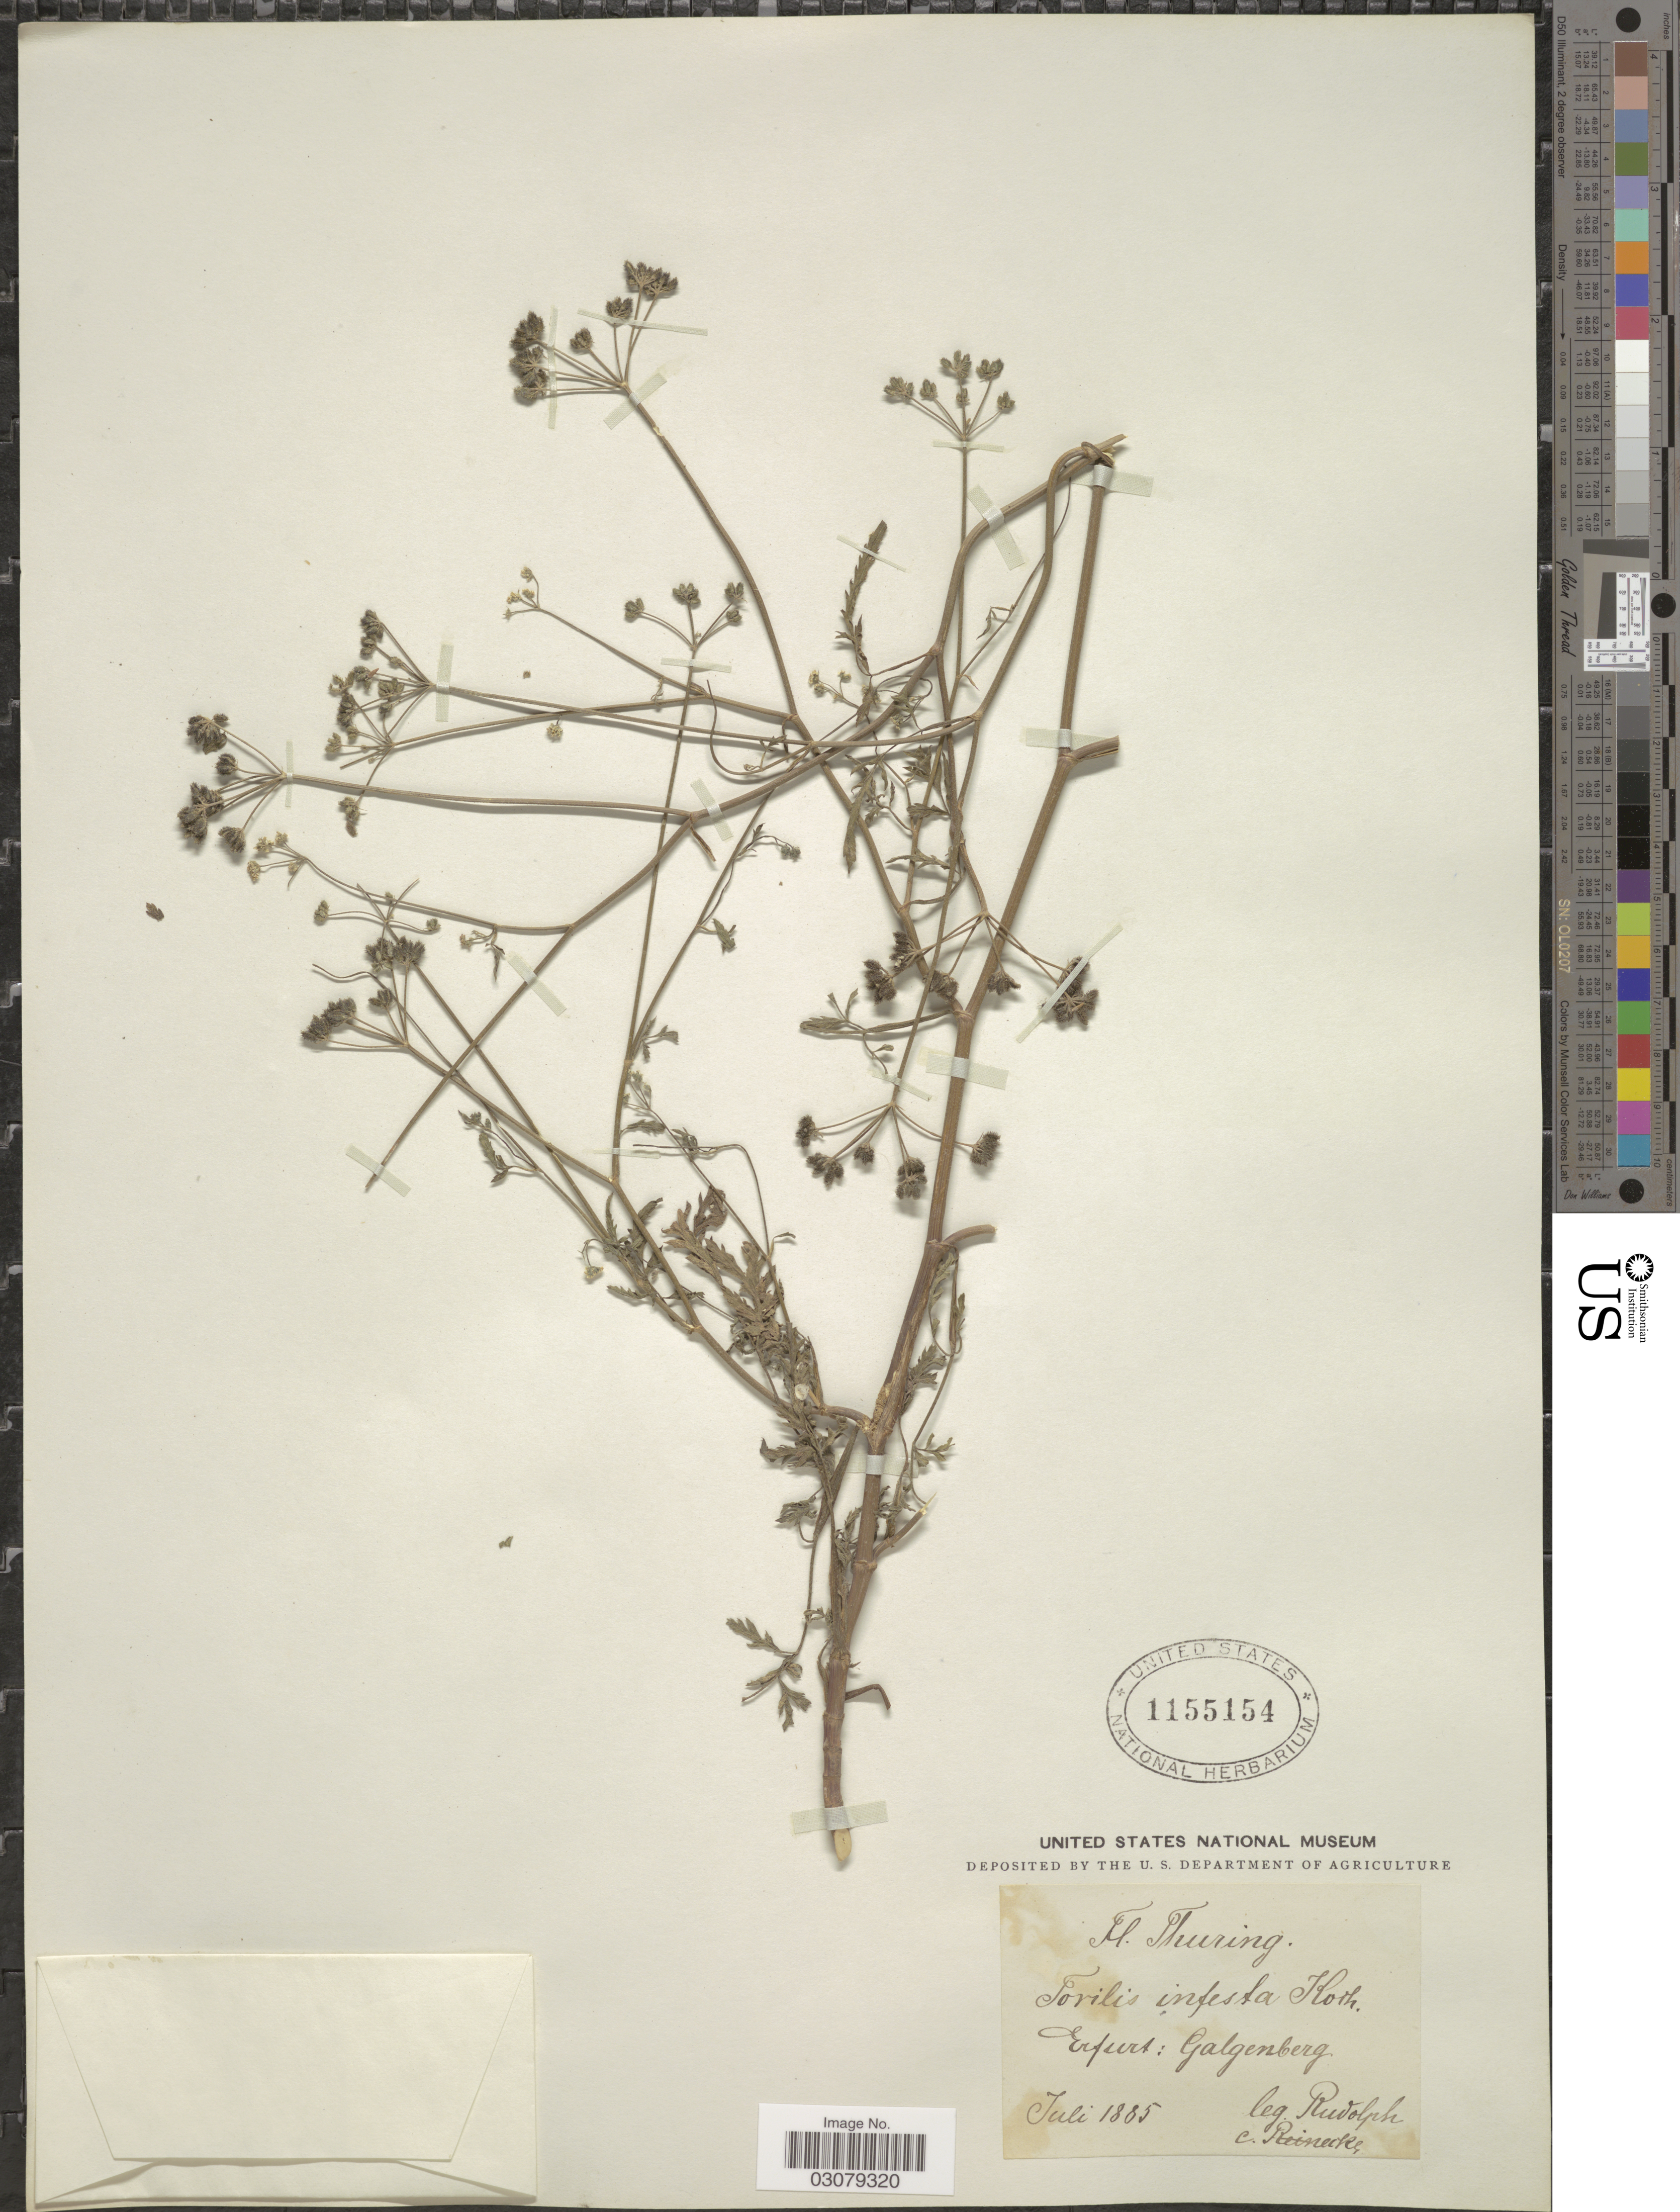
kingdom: Plantae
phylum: Tracheophyta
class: Magnoliopsida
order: Apiales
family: Apiaceae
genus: Torilis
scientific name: Torilis infesta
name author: (L.) Clairv.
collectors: Rudolph & -- Reinecke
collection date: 1885-07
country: Germany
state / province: Thuringia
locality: Erfurt: Galgenberg.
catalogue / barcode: US 1155154